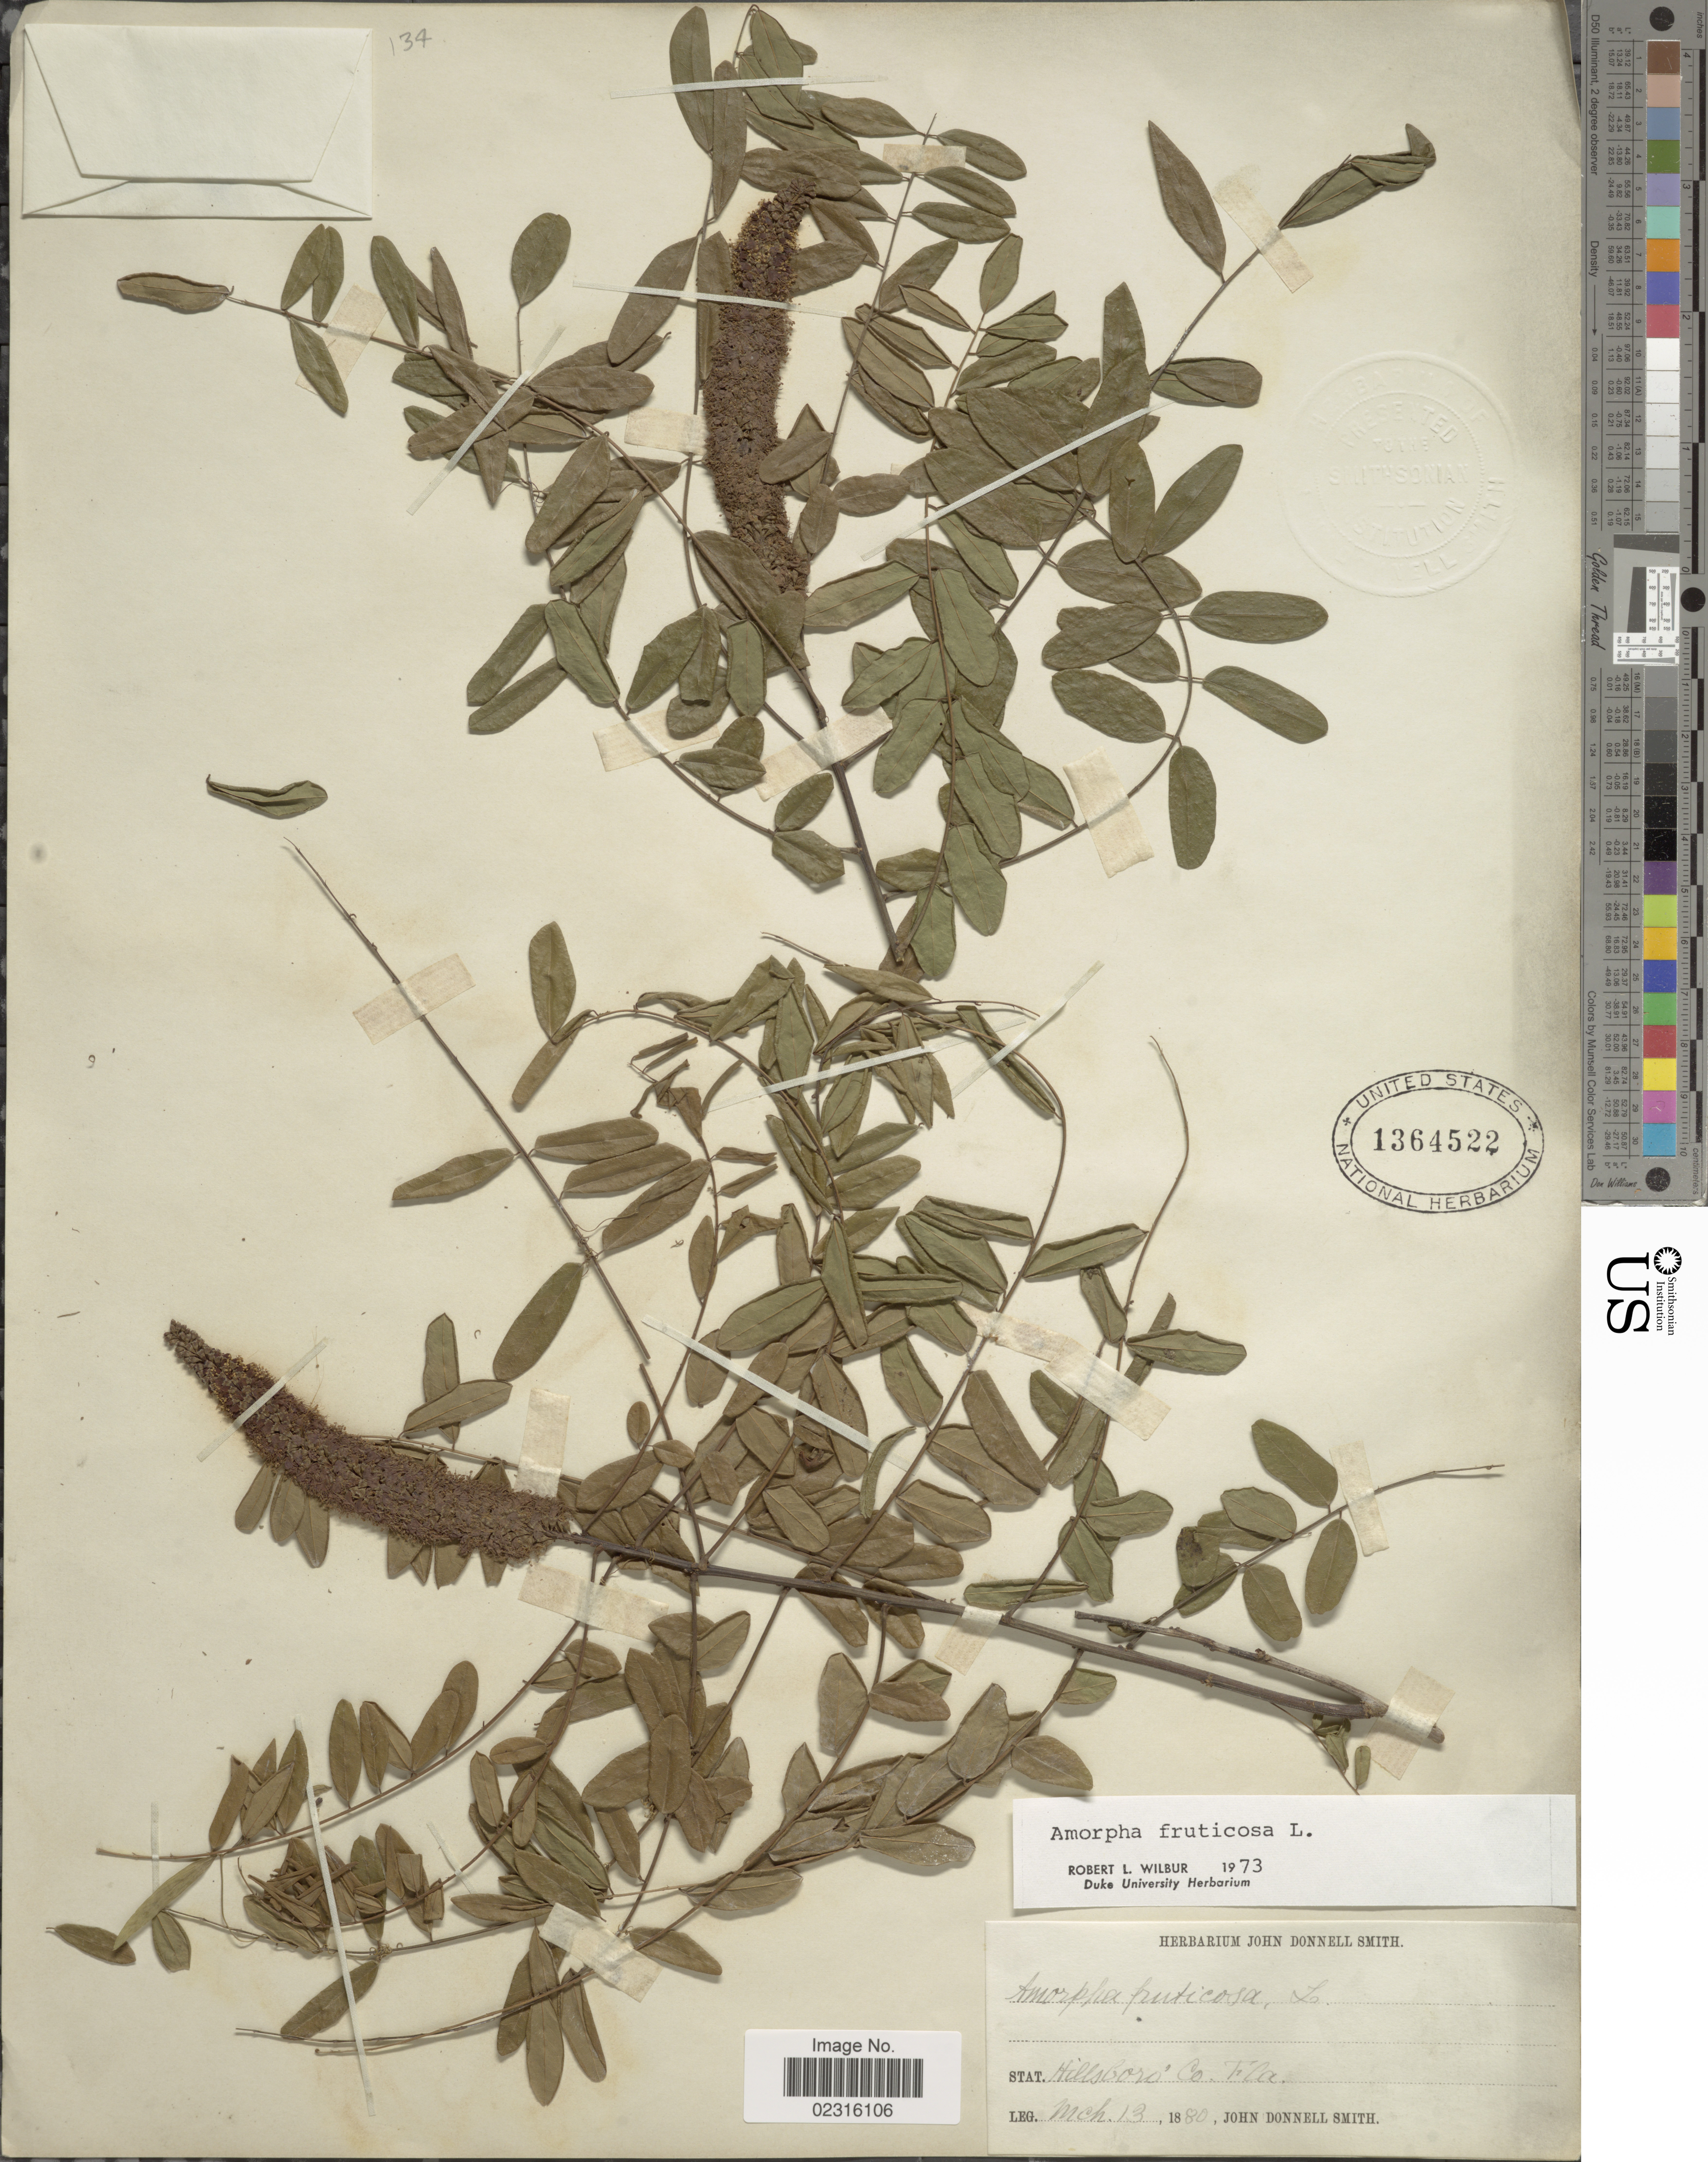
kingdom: Plantae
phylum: Tracheophyta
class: Magnoliopsida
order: Fabales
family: Fabaceae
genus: Amorpha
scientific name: Amorpha fruticosa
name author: L.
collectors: J. Donnell Smith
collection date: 1880-03-13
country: United States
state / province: Florida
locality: Hillsboro Co.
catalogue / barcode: US 1364522